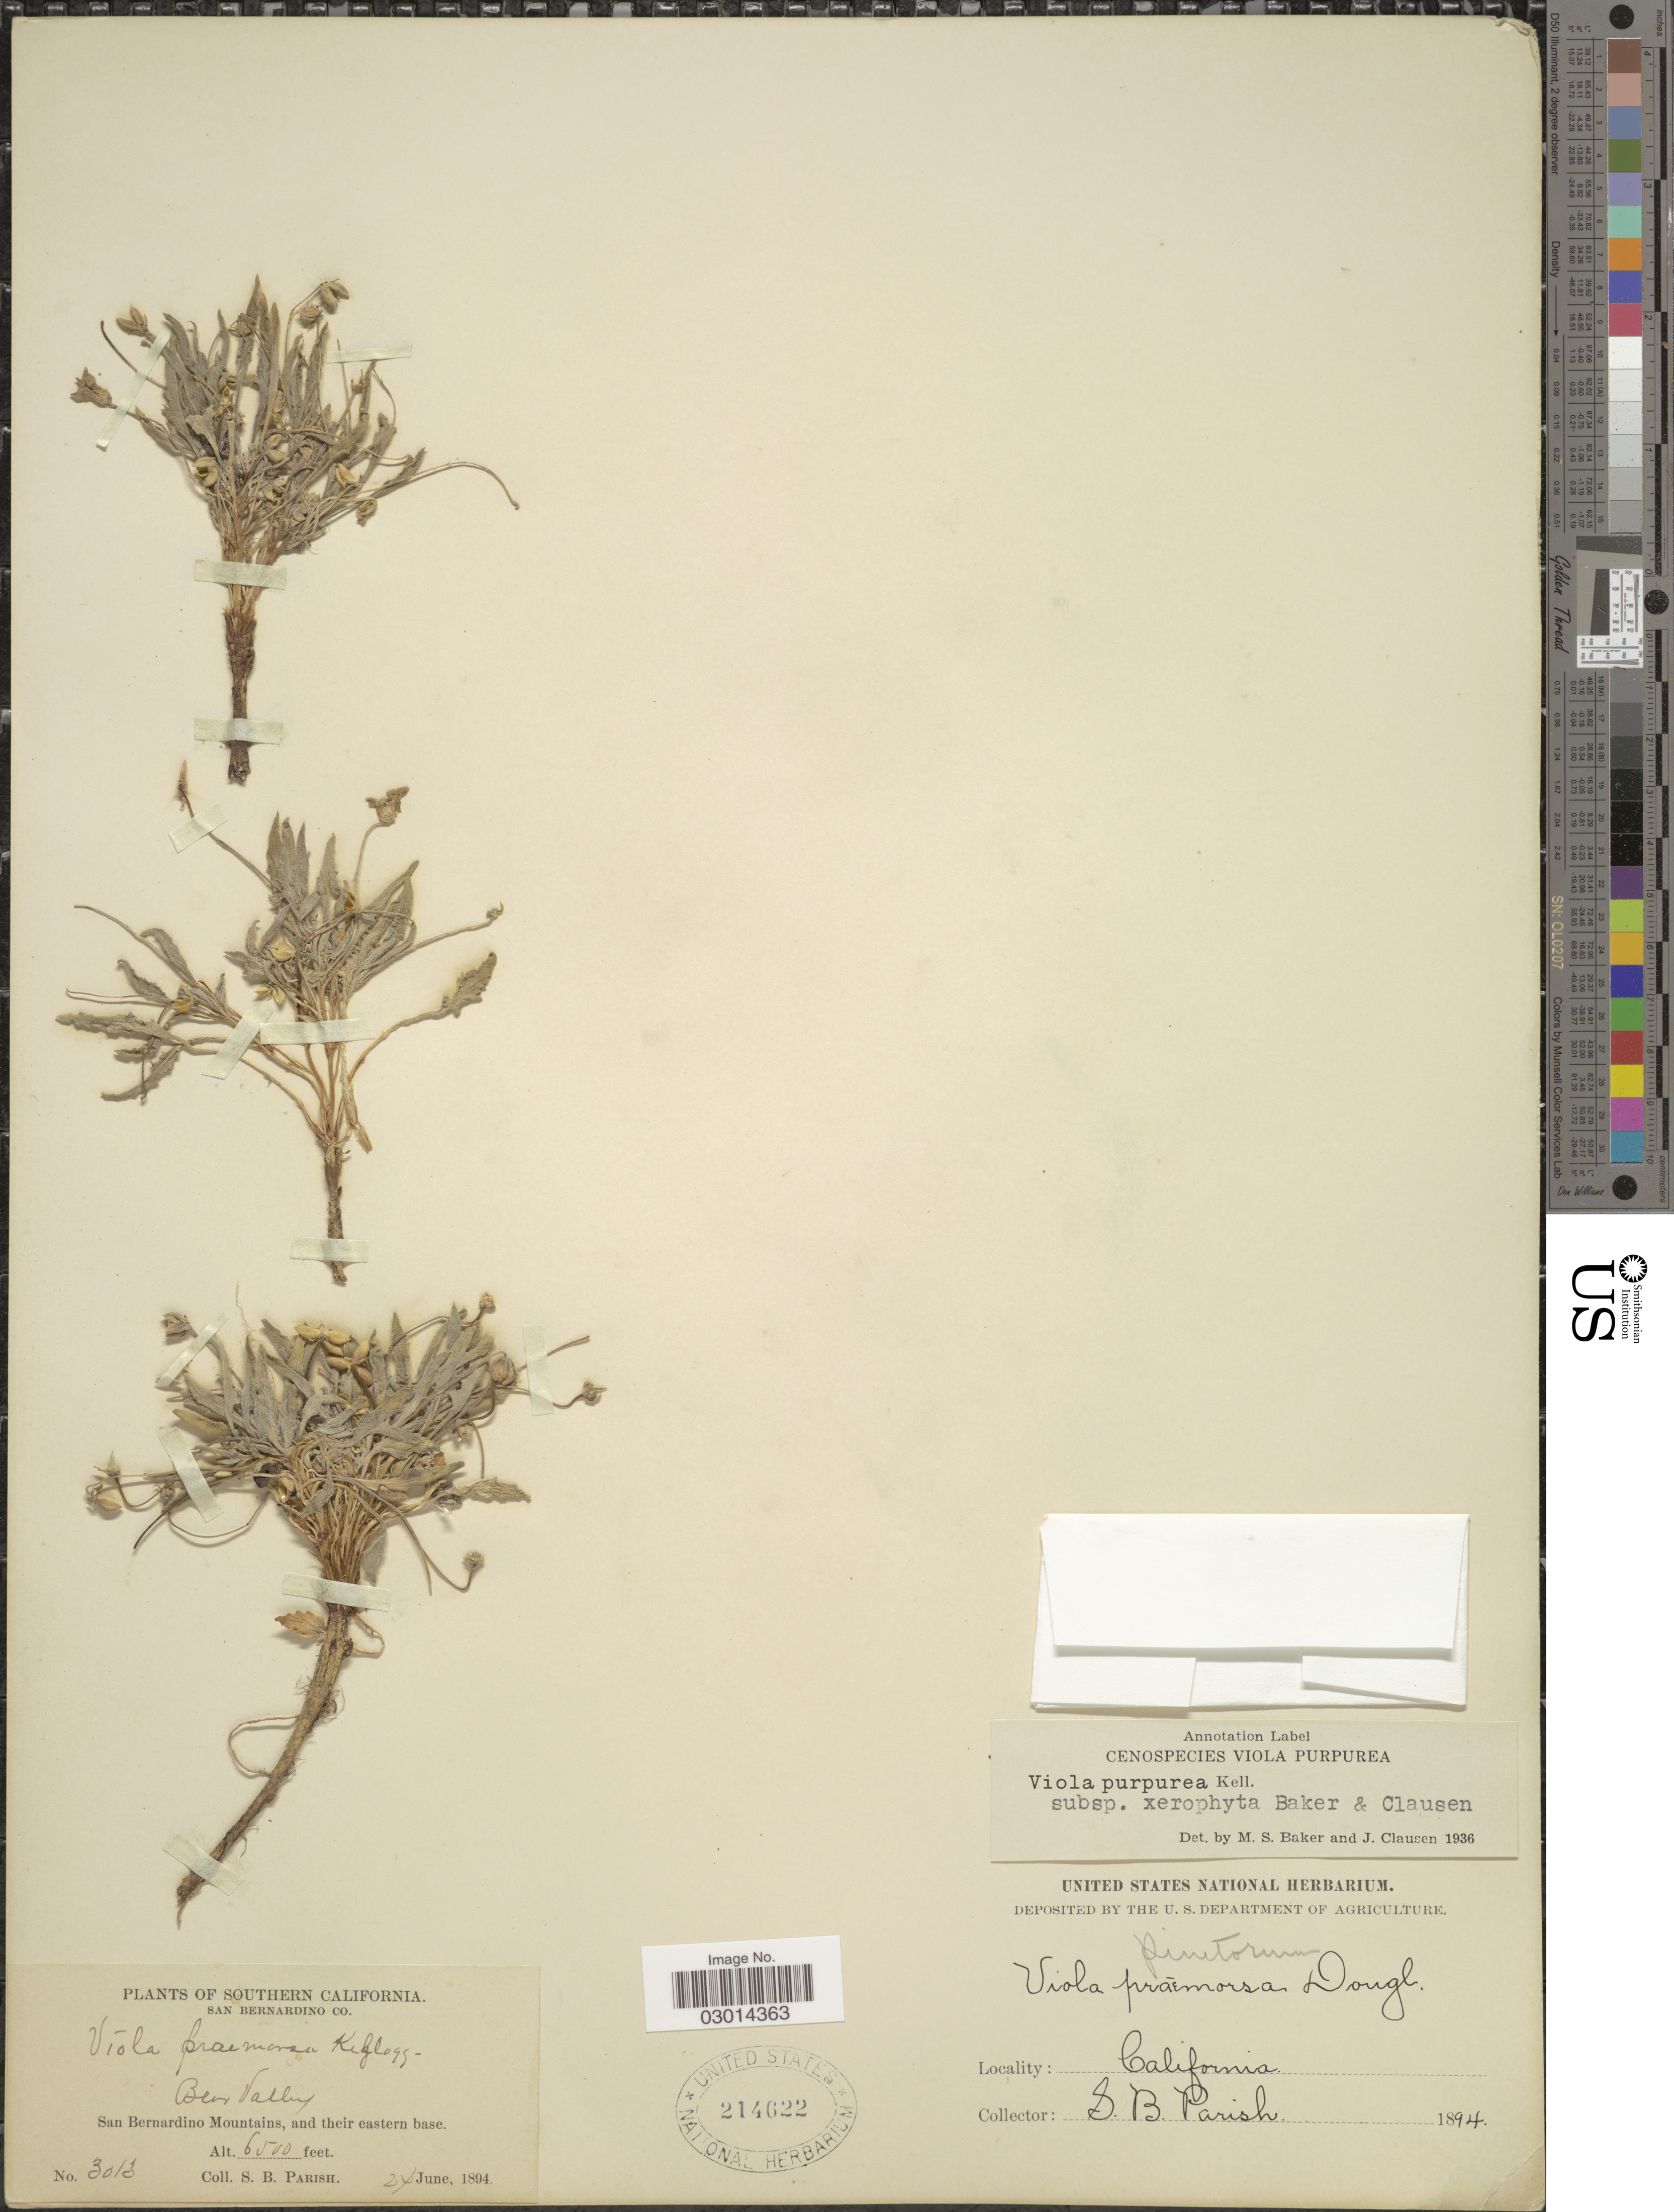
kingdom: Plantae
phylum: Tracheophyta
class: Magnoliopsida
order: Malpighiales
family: Violaceae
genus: Viola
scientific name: Viola purpurea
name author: Kellogg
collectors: S. B. Parish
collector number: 3013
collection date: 1894-06-24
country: United States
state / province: California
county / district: San Bernardino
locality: Southern California. San Bernardino Co., San Bernardino Mountains, and their eastern base.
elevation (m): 1981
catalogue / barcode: US 214622